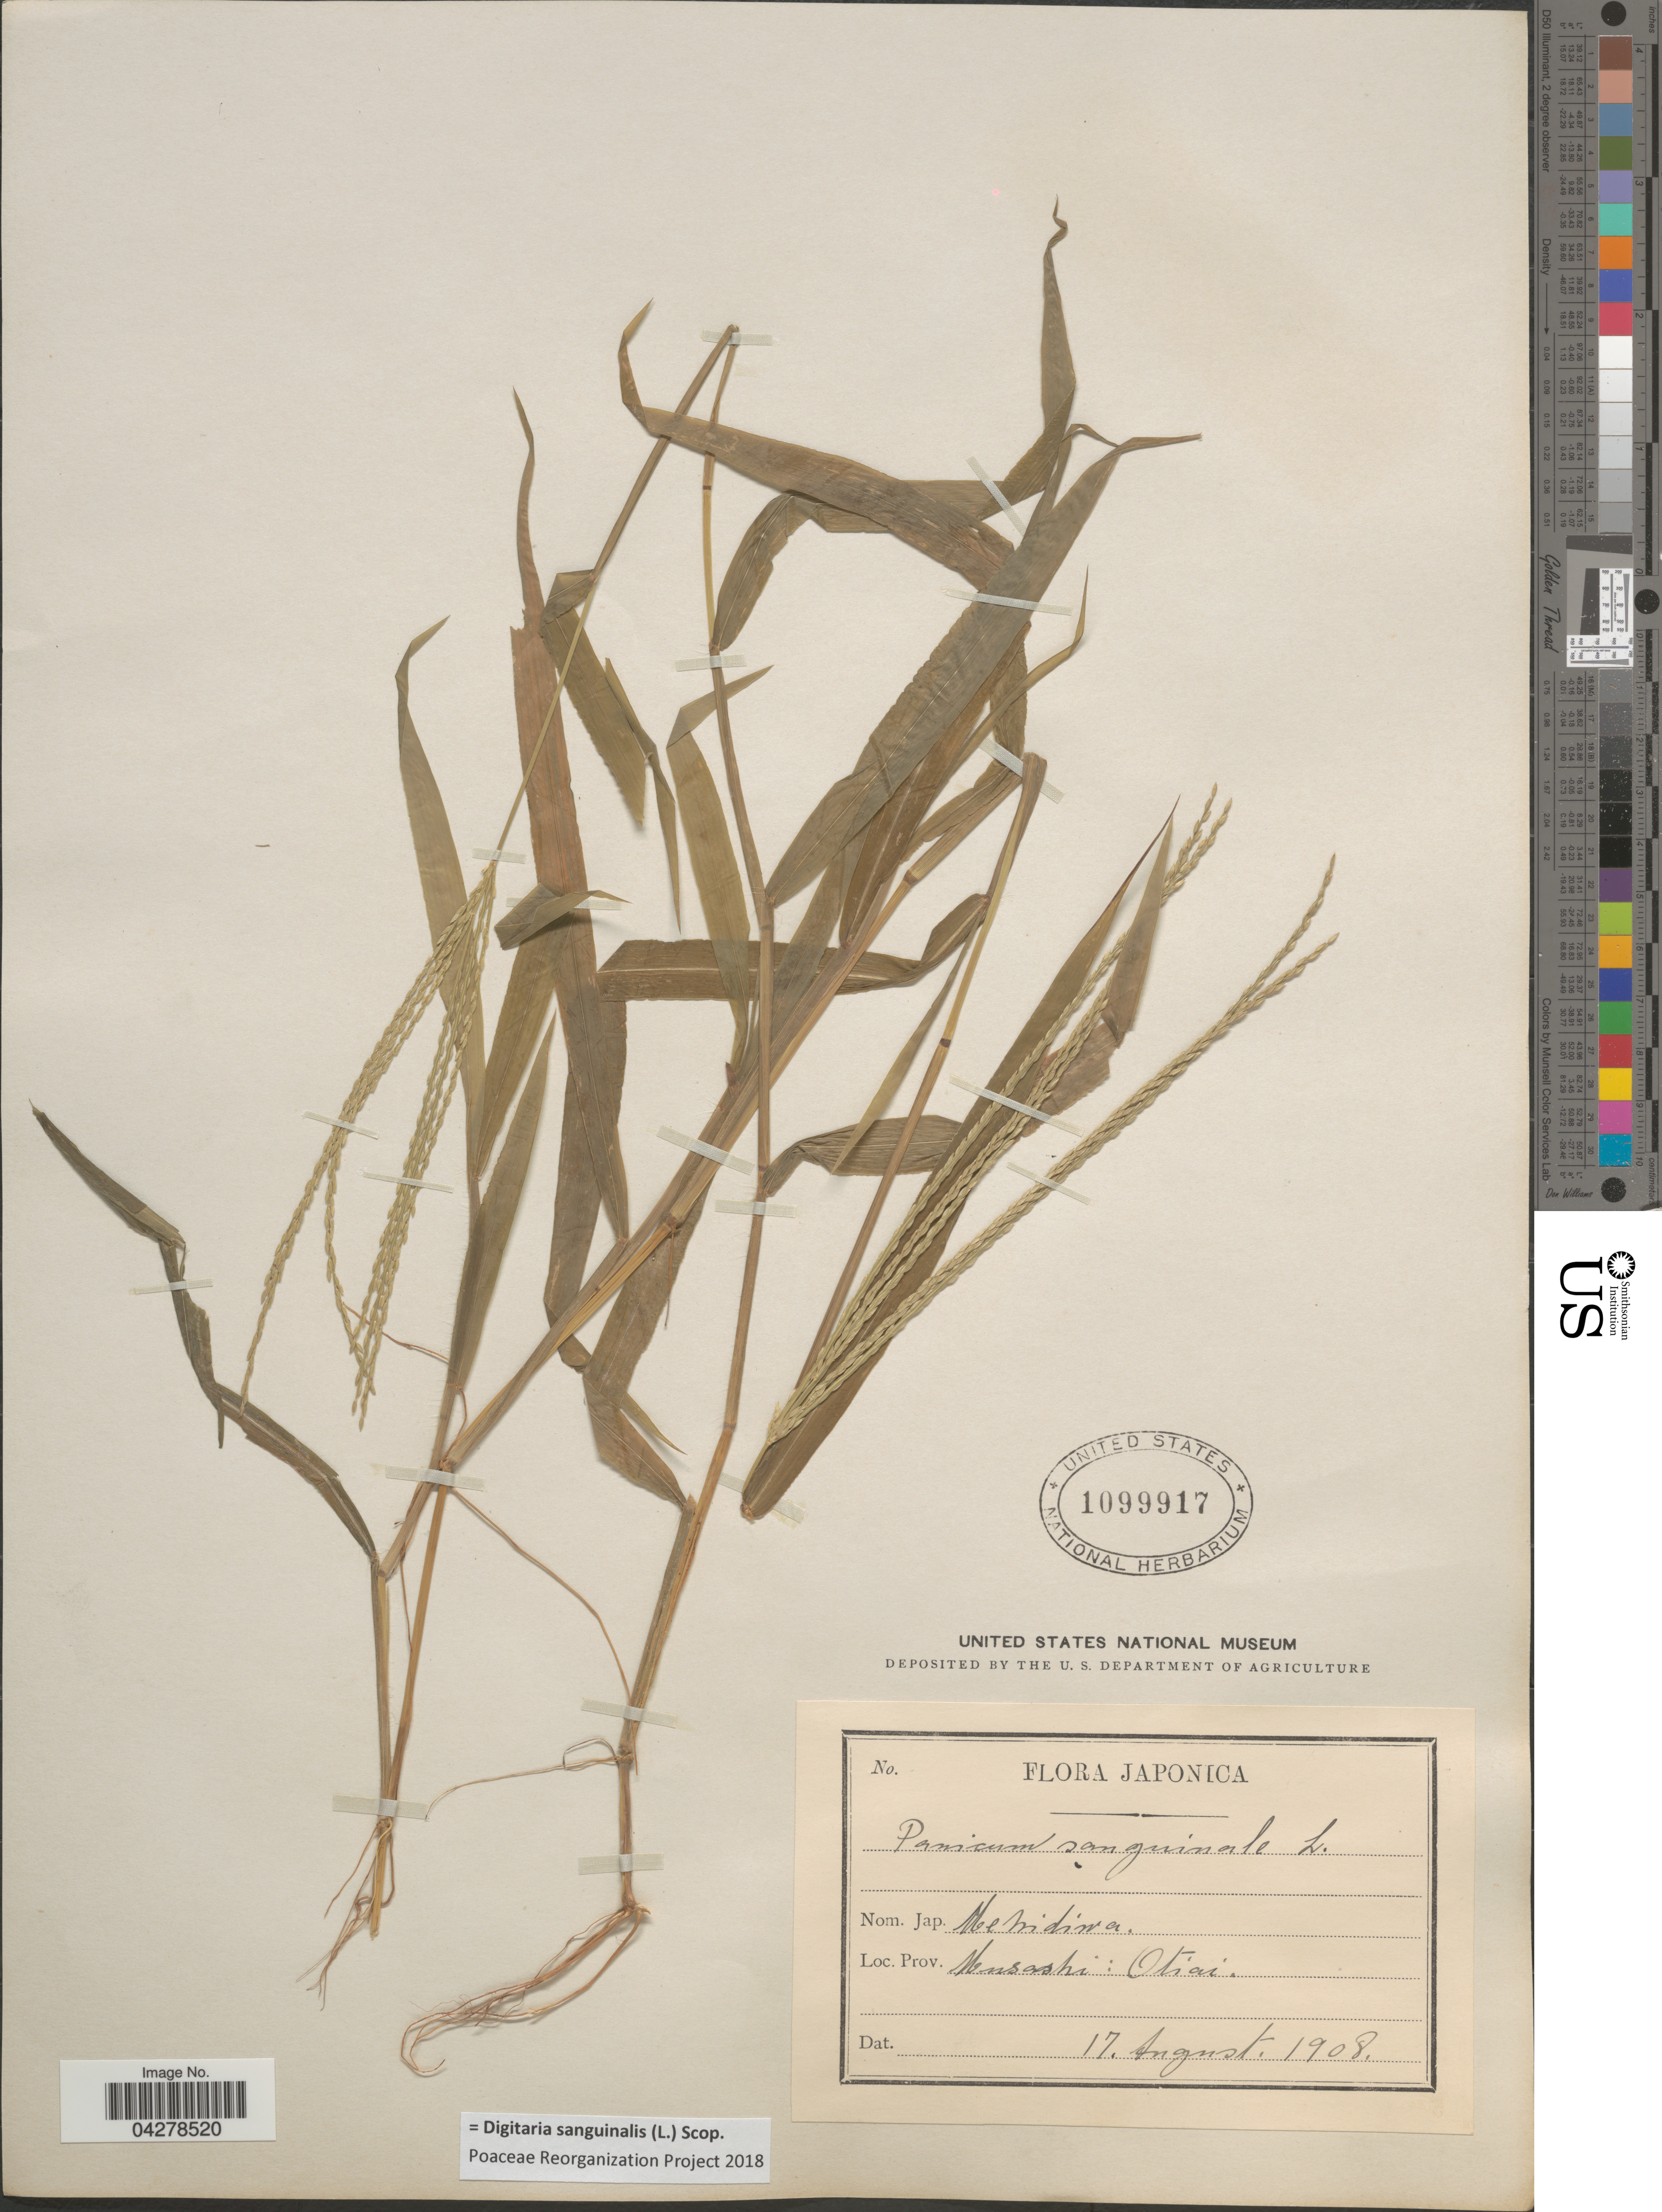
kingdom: Plantae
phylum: Tracheophyta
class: Liliopsida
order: Poales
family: Poaceae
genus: Digitaria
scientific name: Digitaria sanguinalis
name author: (L.) Scop.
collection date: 1908-08-17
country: Japan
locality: Musashi: Otiai.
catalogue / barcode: US 1099917